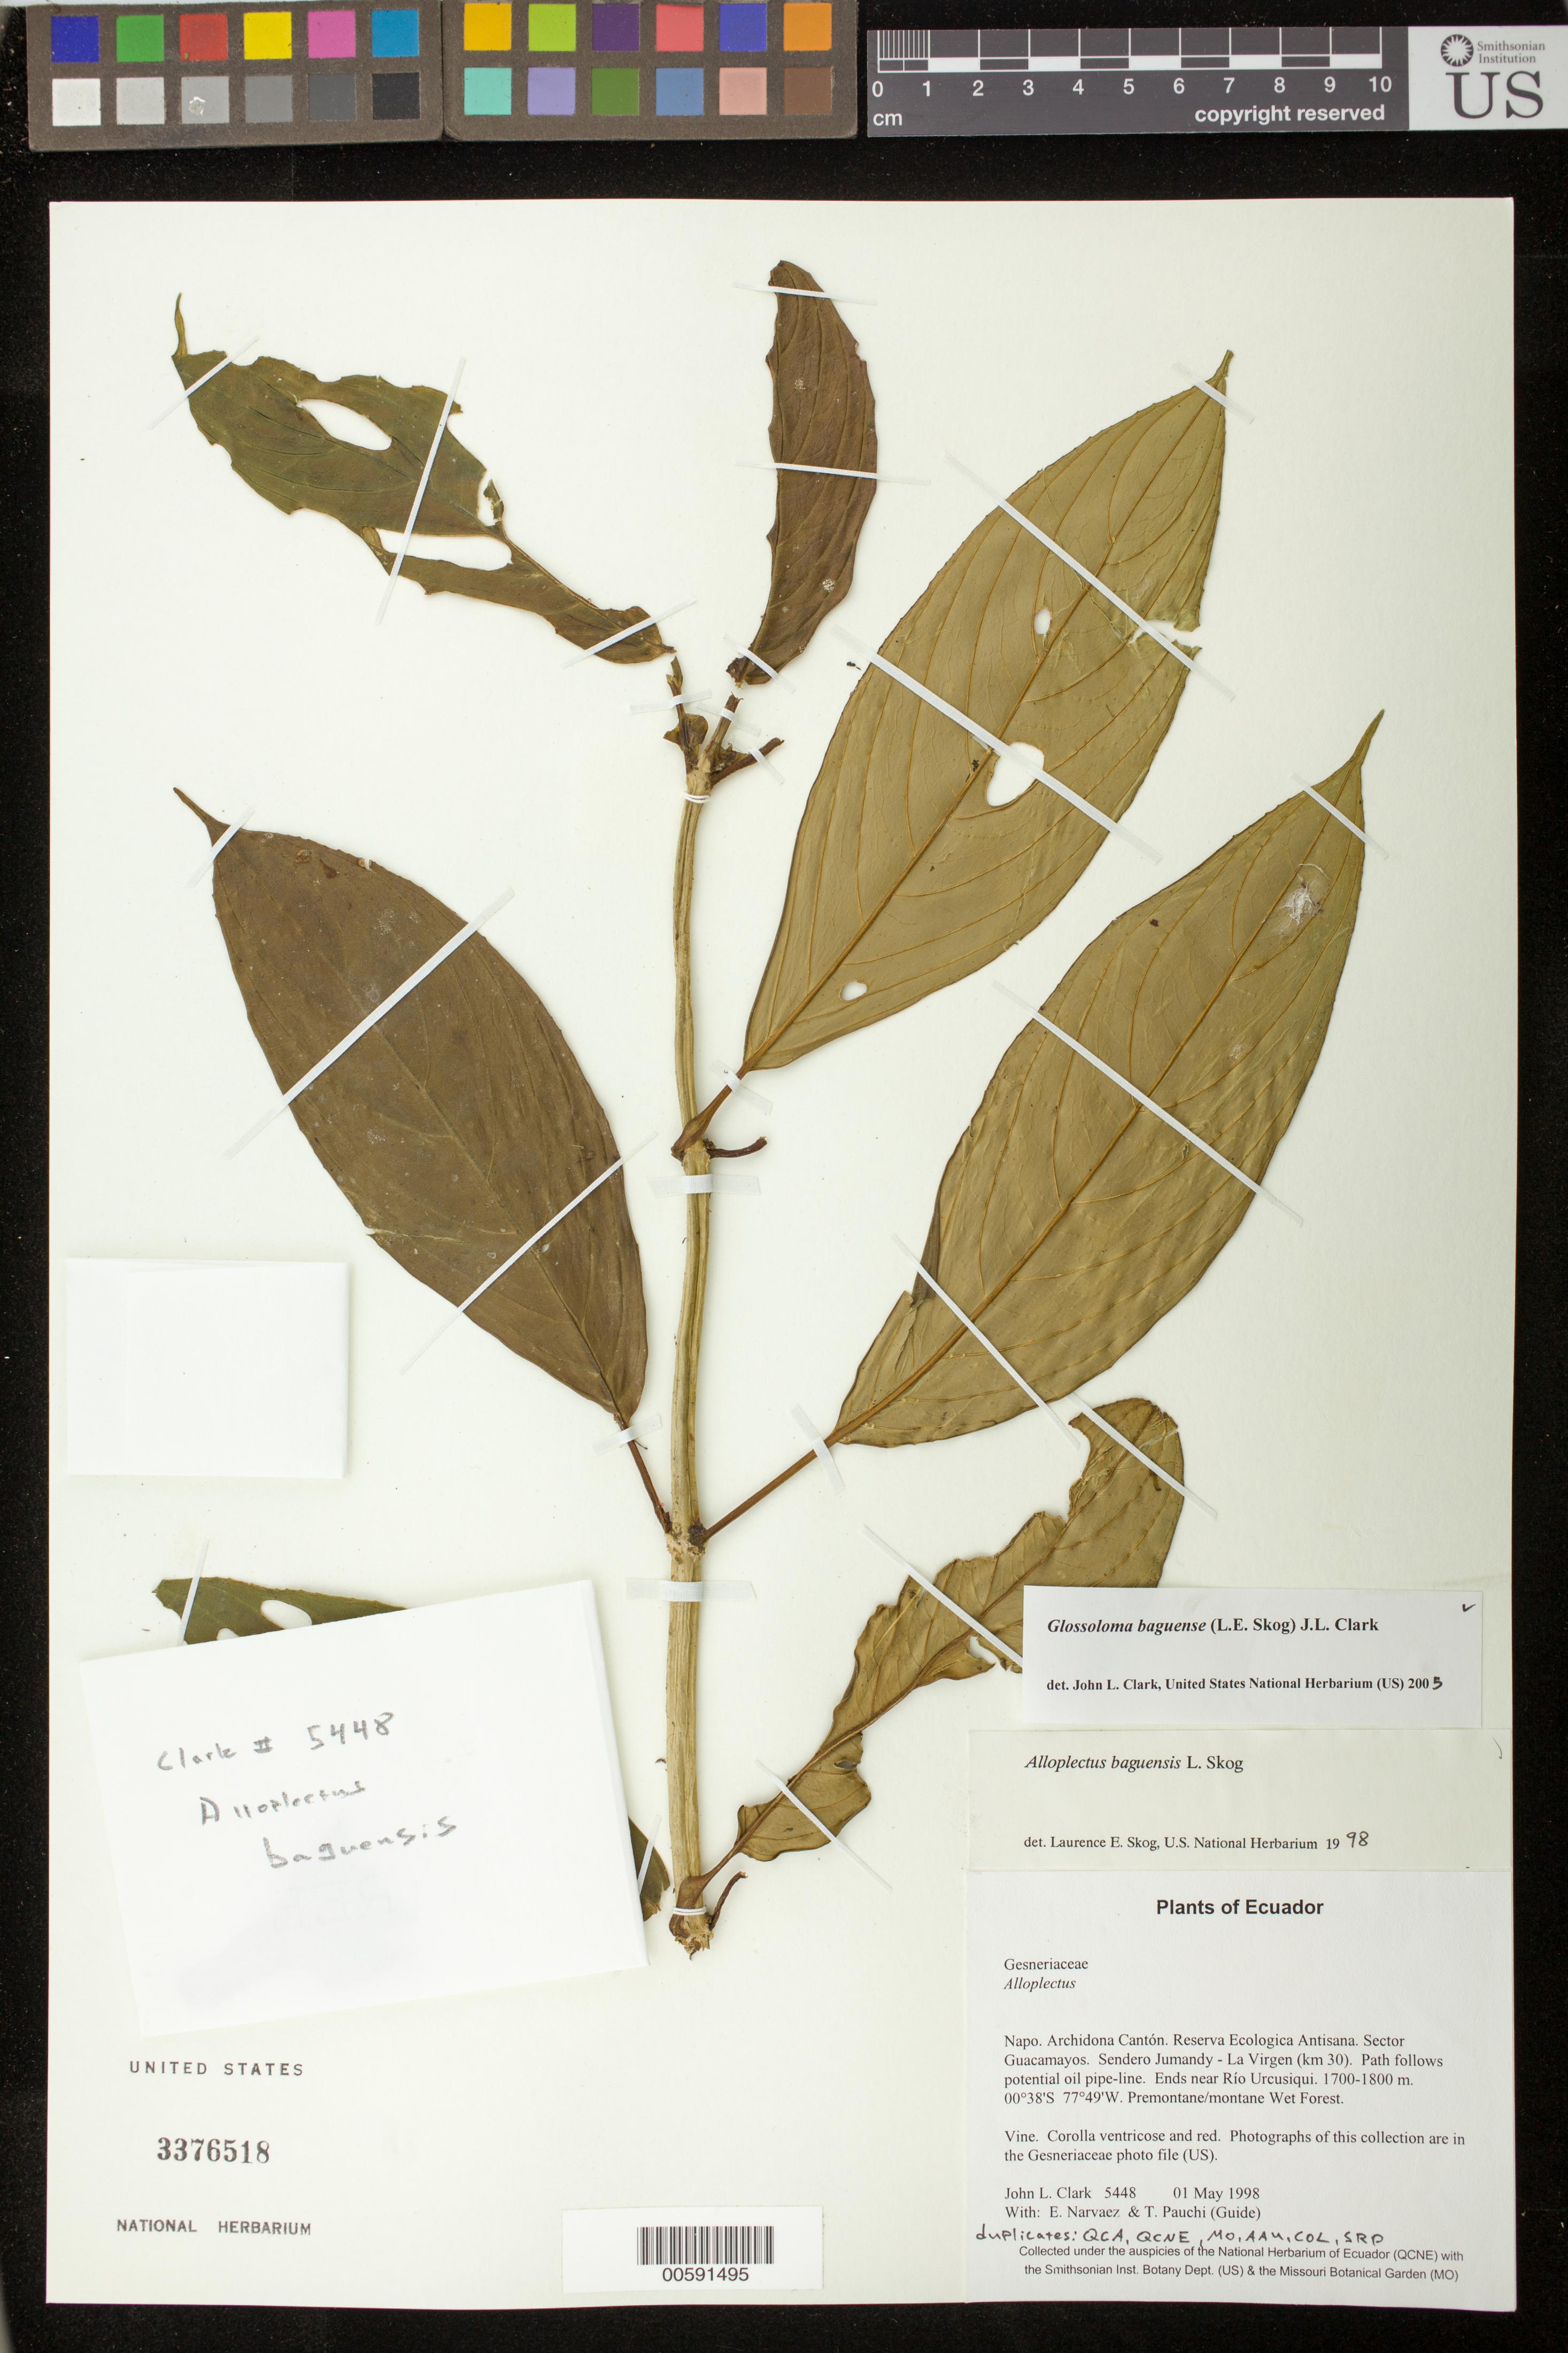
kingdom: Plantae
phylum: Tracheophyta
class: Magnoliopsida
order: Lamiales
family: Gesneriaceae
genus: Glossoloma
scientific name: Glossoloma baguense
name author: (L.E. Skog) J.L. Clark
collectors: J. L. Clark, E. Narváez & T. Pauchi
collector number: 5448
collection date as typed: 01 May 1998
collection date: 1998-05-01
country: Ecuador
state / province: Napo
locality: Archidona Cantón. Reserva Ecologica Antisana. Sector Guacamayos. Sendero Jumandy - La Virgen (km 30). Path follows potential oil pipe-line. Ends near Río Urcusiqui.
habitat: Premontane/montane Wet Forest.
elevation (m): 1700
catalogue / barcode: US 3376518